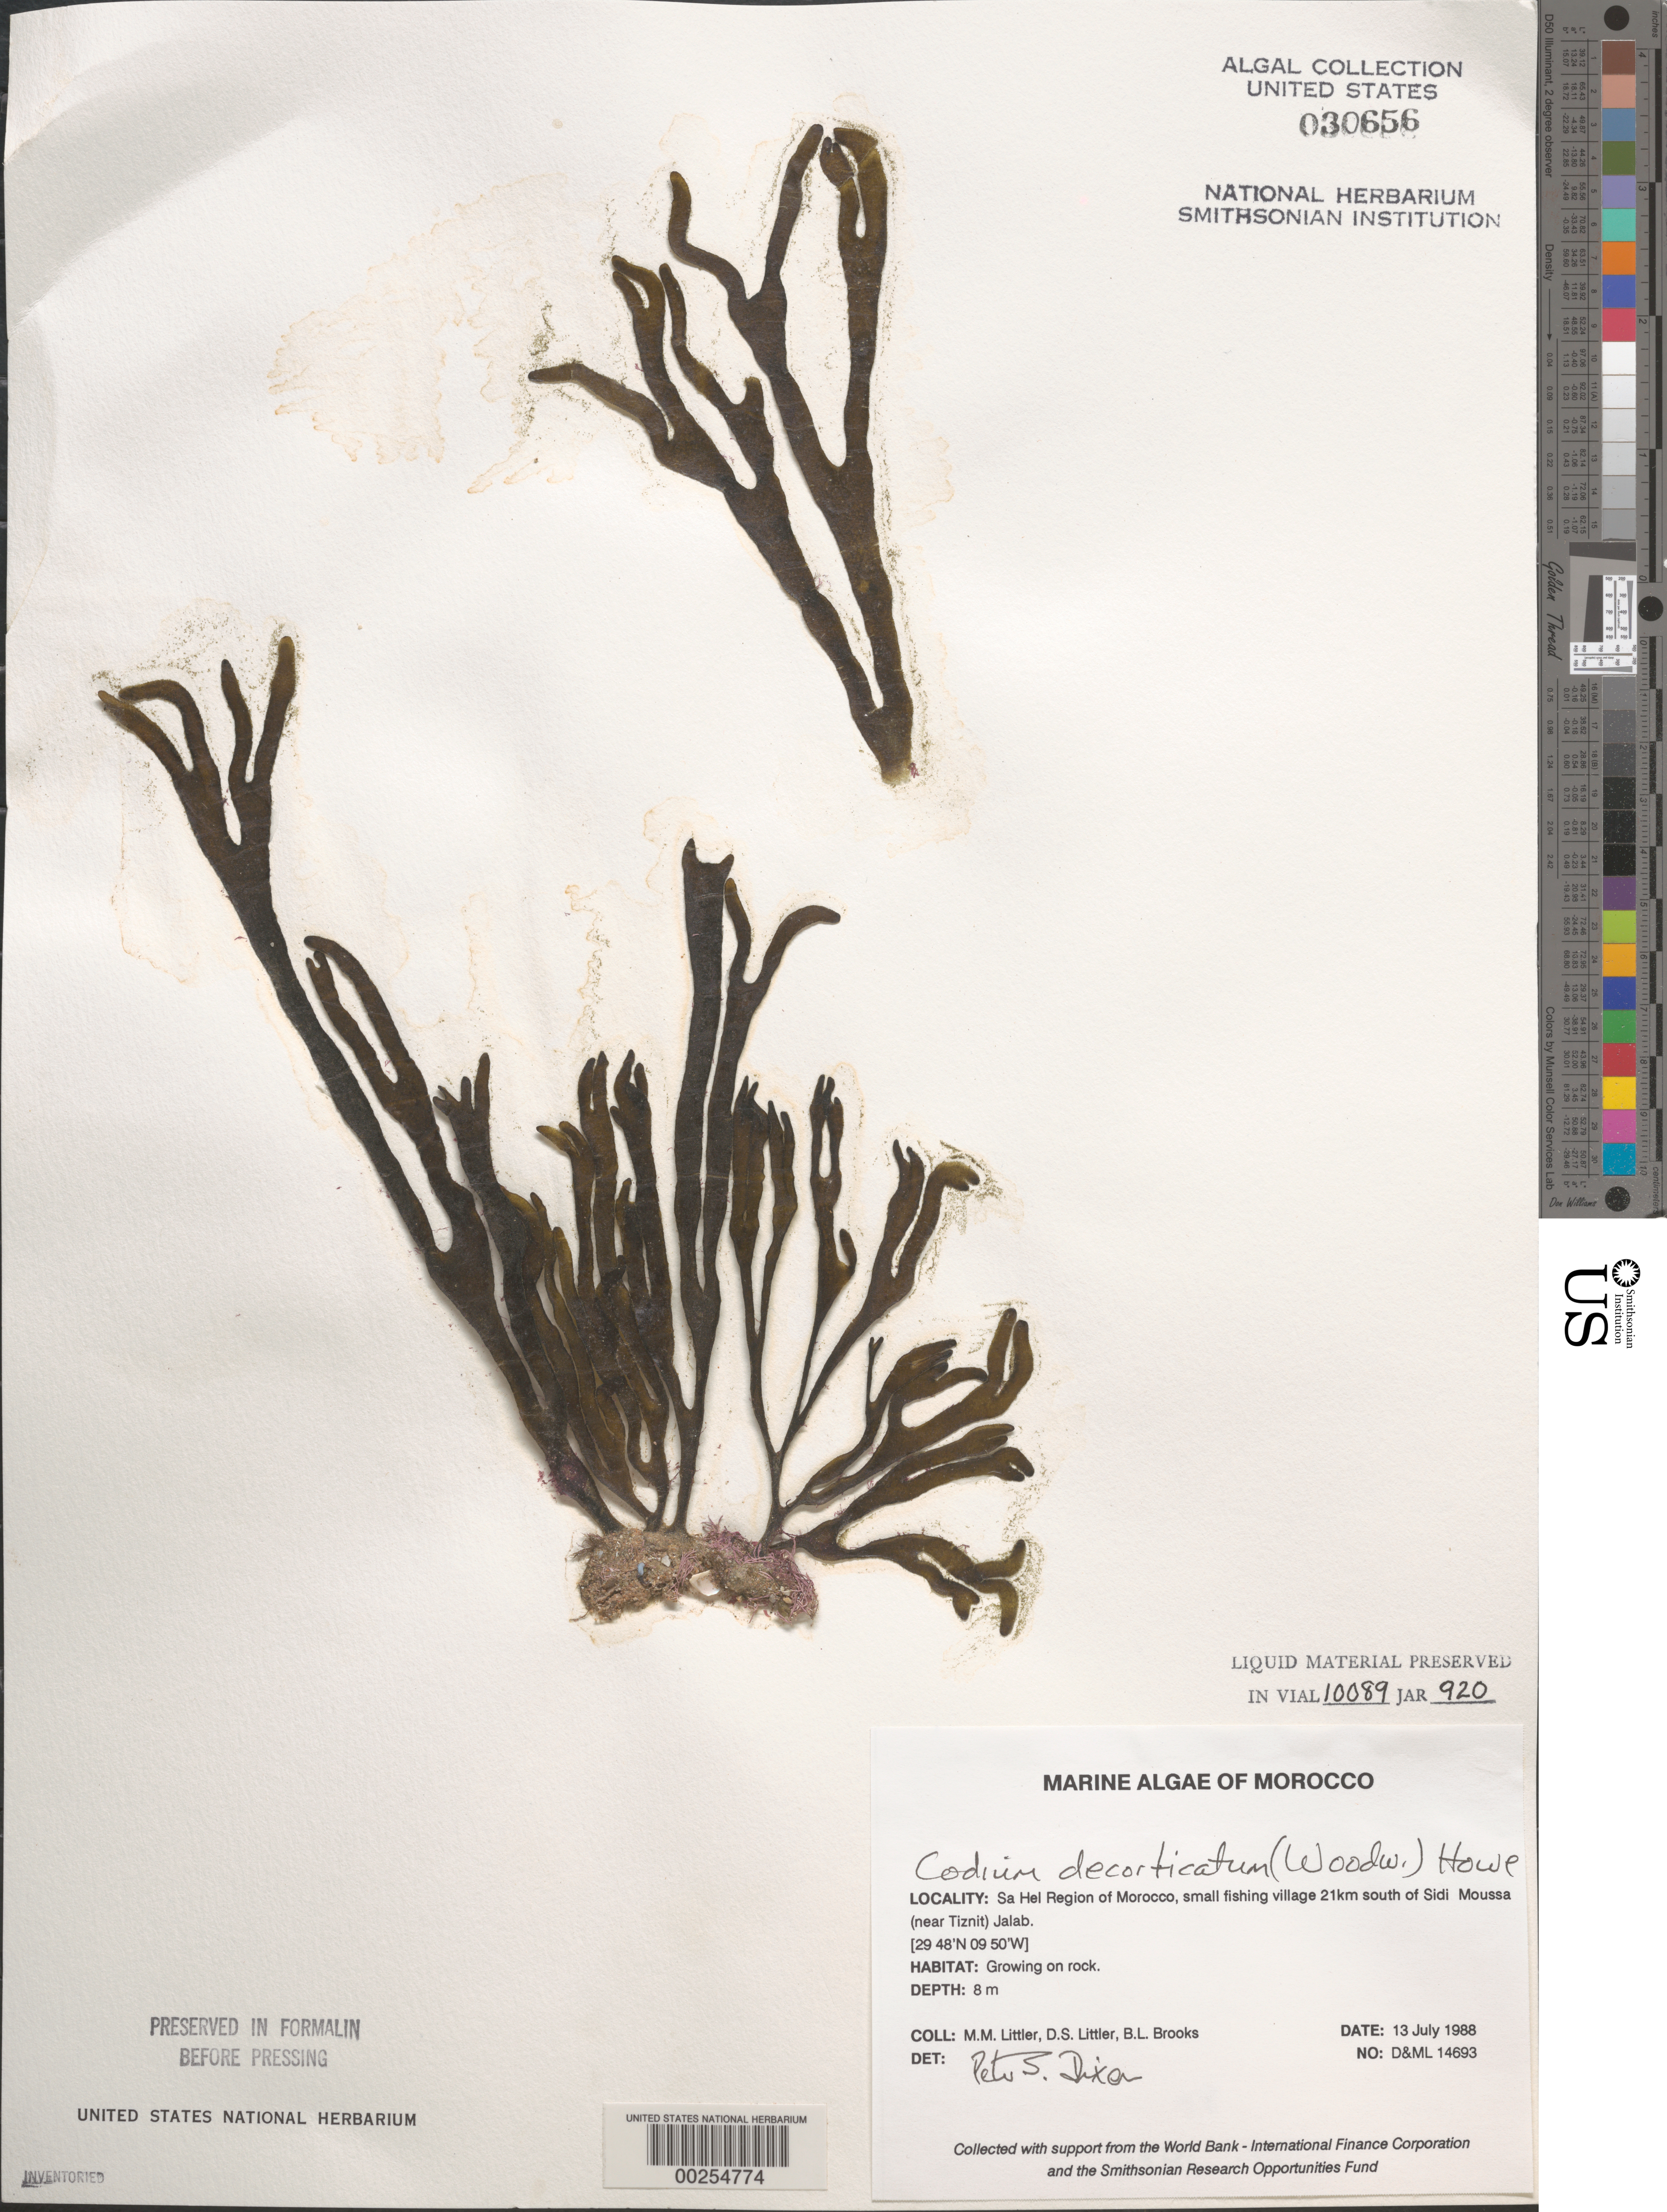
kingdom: Plantae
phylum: Chlorophyta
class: Ulvophyceae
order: Bryopsidales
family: Codiaceae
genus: Codium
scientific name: Codium decorticatum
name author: (Woodw.) M. Howe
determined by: Dixon, P. S.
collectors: M. M. Littler, D. S. Littler & B. Brooks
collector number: D&ML 14693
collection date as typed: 13 Jul 1987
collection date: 1987-07-13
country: Morocco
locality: Sa Hel region, village 21 km south of Sidi Moussa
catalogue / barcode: US 30656